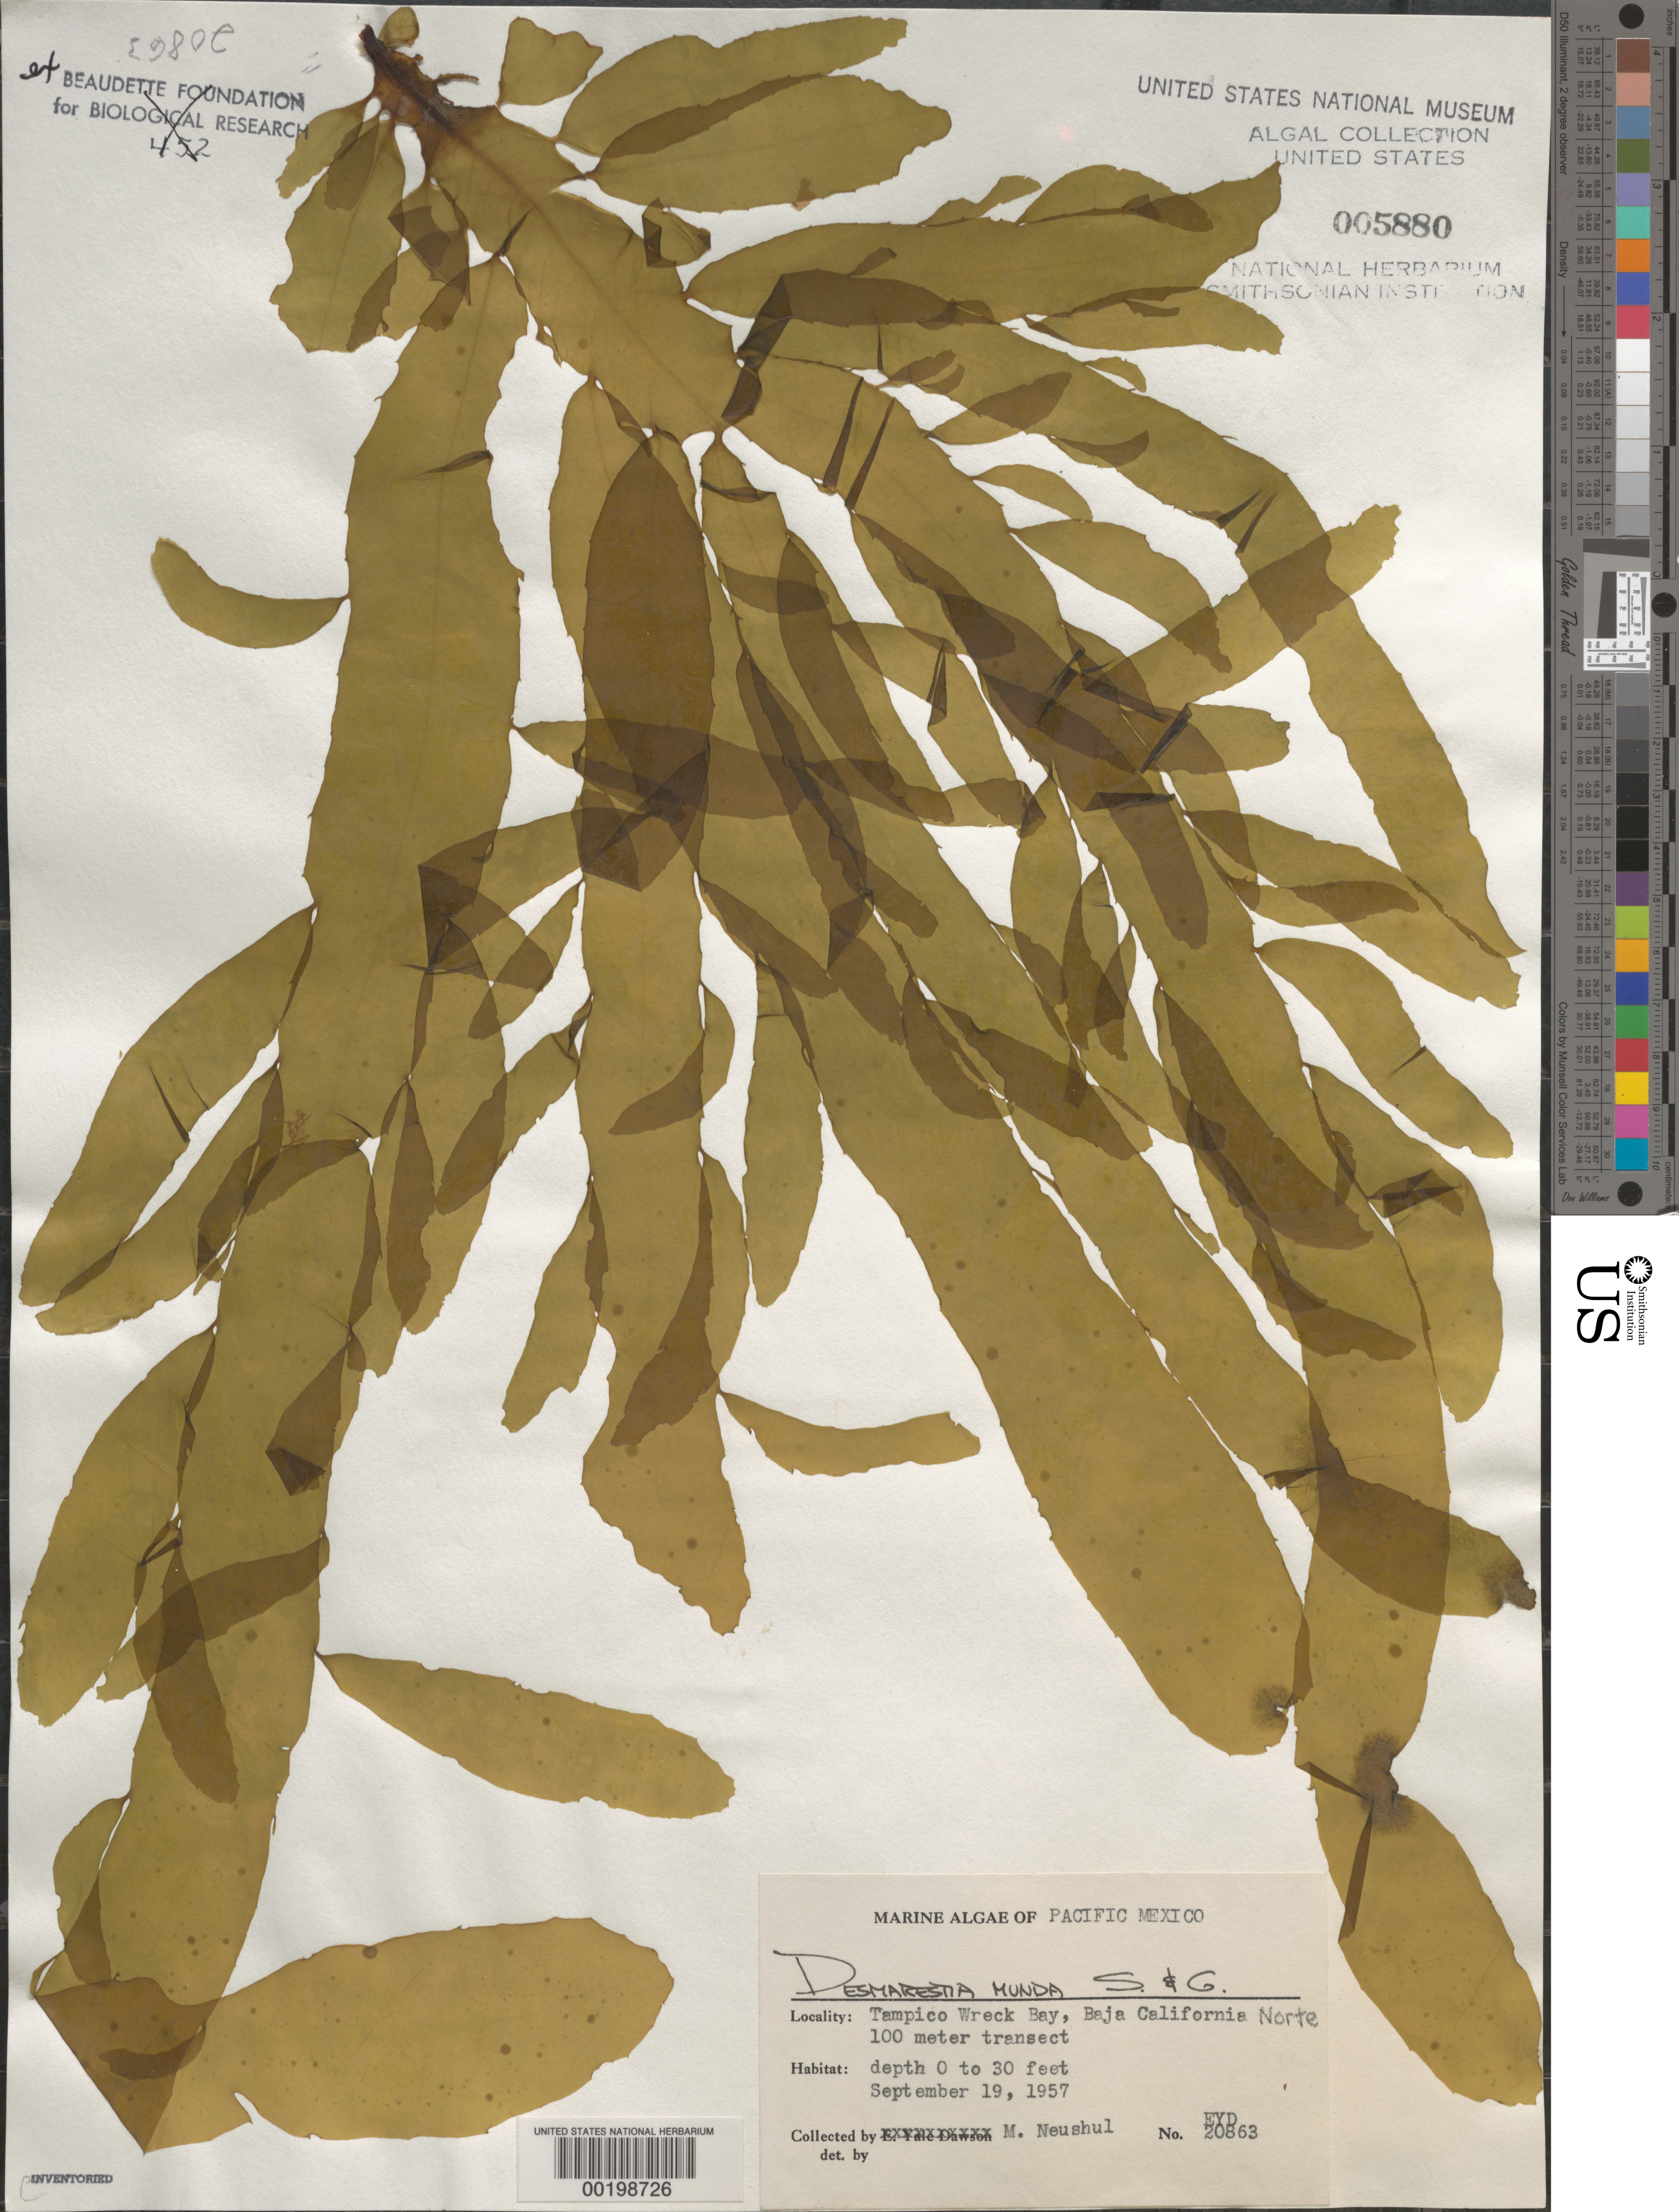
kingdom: Chromista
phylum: Ochrophyta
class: Phaeophyceae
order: Desmarestiales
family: Desmarestiaceae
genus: Desmarestia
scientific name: Desmarestia munda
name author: Setch. & N.L. Gardner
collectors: M. Neushul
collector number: EYD 20863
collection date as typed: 19 Sep 1957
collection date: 1957-09-19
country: Mexico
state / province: Baja California Norte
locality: Tampico Wreck Bay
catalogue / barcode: US 5880